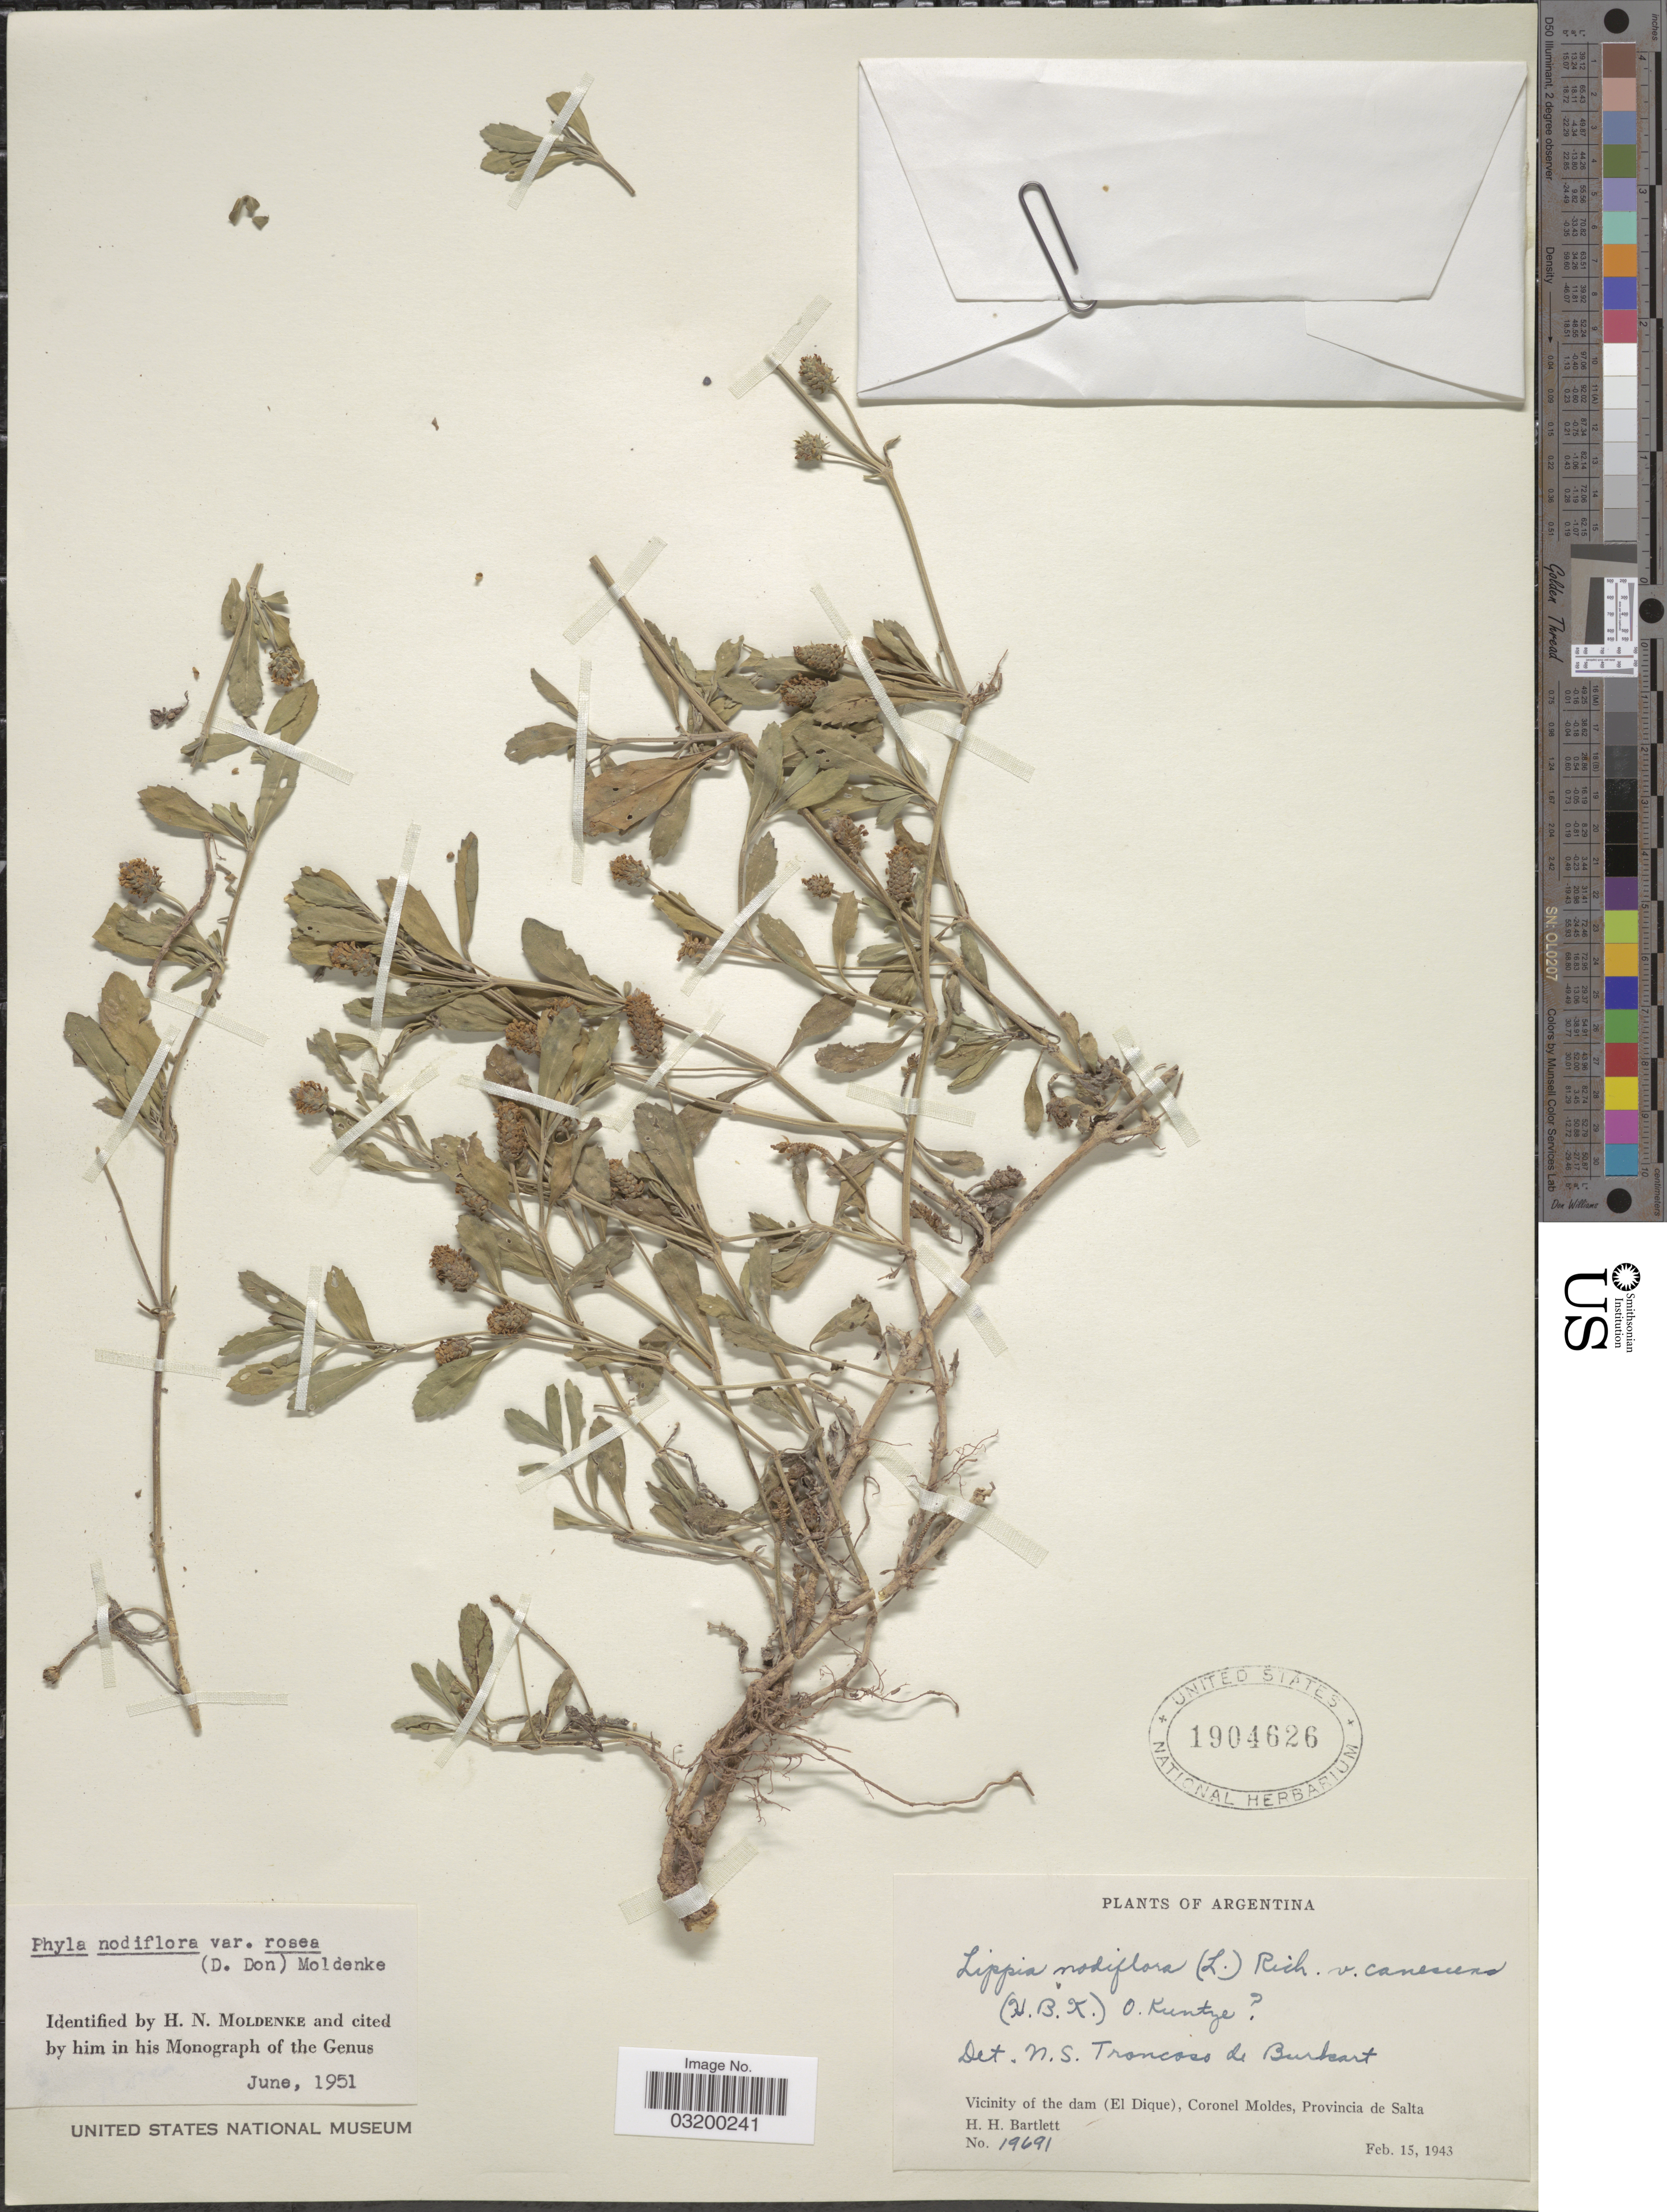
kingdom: Plantae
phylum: Tracheophyta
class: Magnoliopsida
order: Lamiales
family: Verbenaceae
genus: Phyla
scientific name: Phyla nodiflora var. nodiflora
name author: (L.) Greene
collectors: H. H. Bartlett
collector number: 19691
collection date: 1943-02-15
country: Argentina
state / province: Salta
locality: Vicinity of the dam (El Dique), Coronel Moldes.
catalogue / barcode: US 1904626